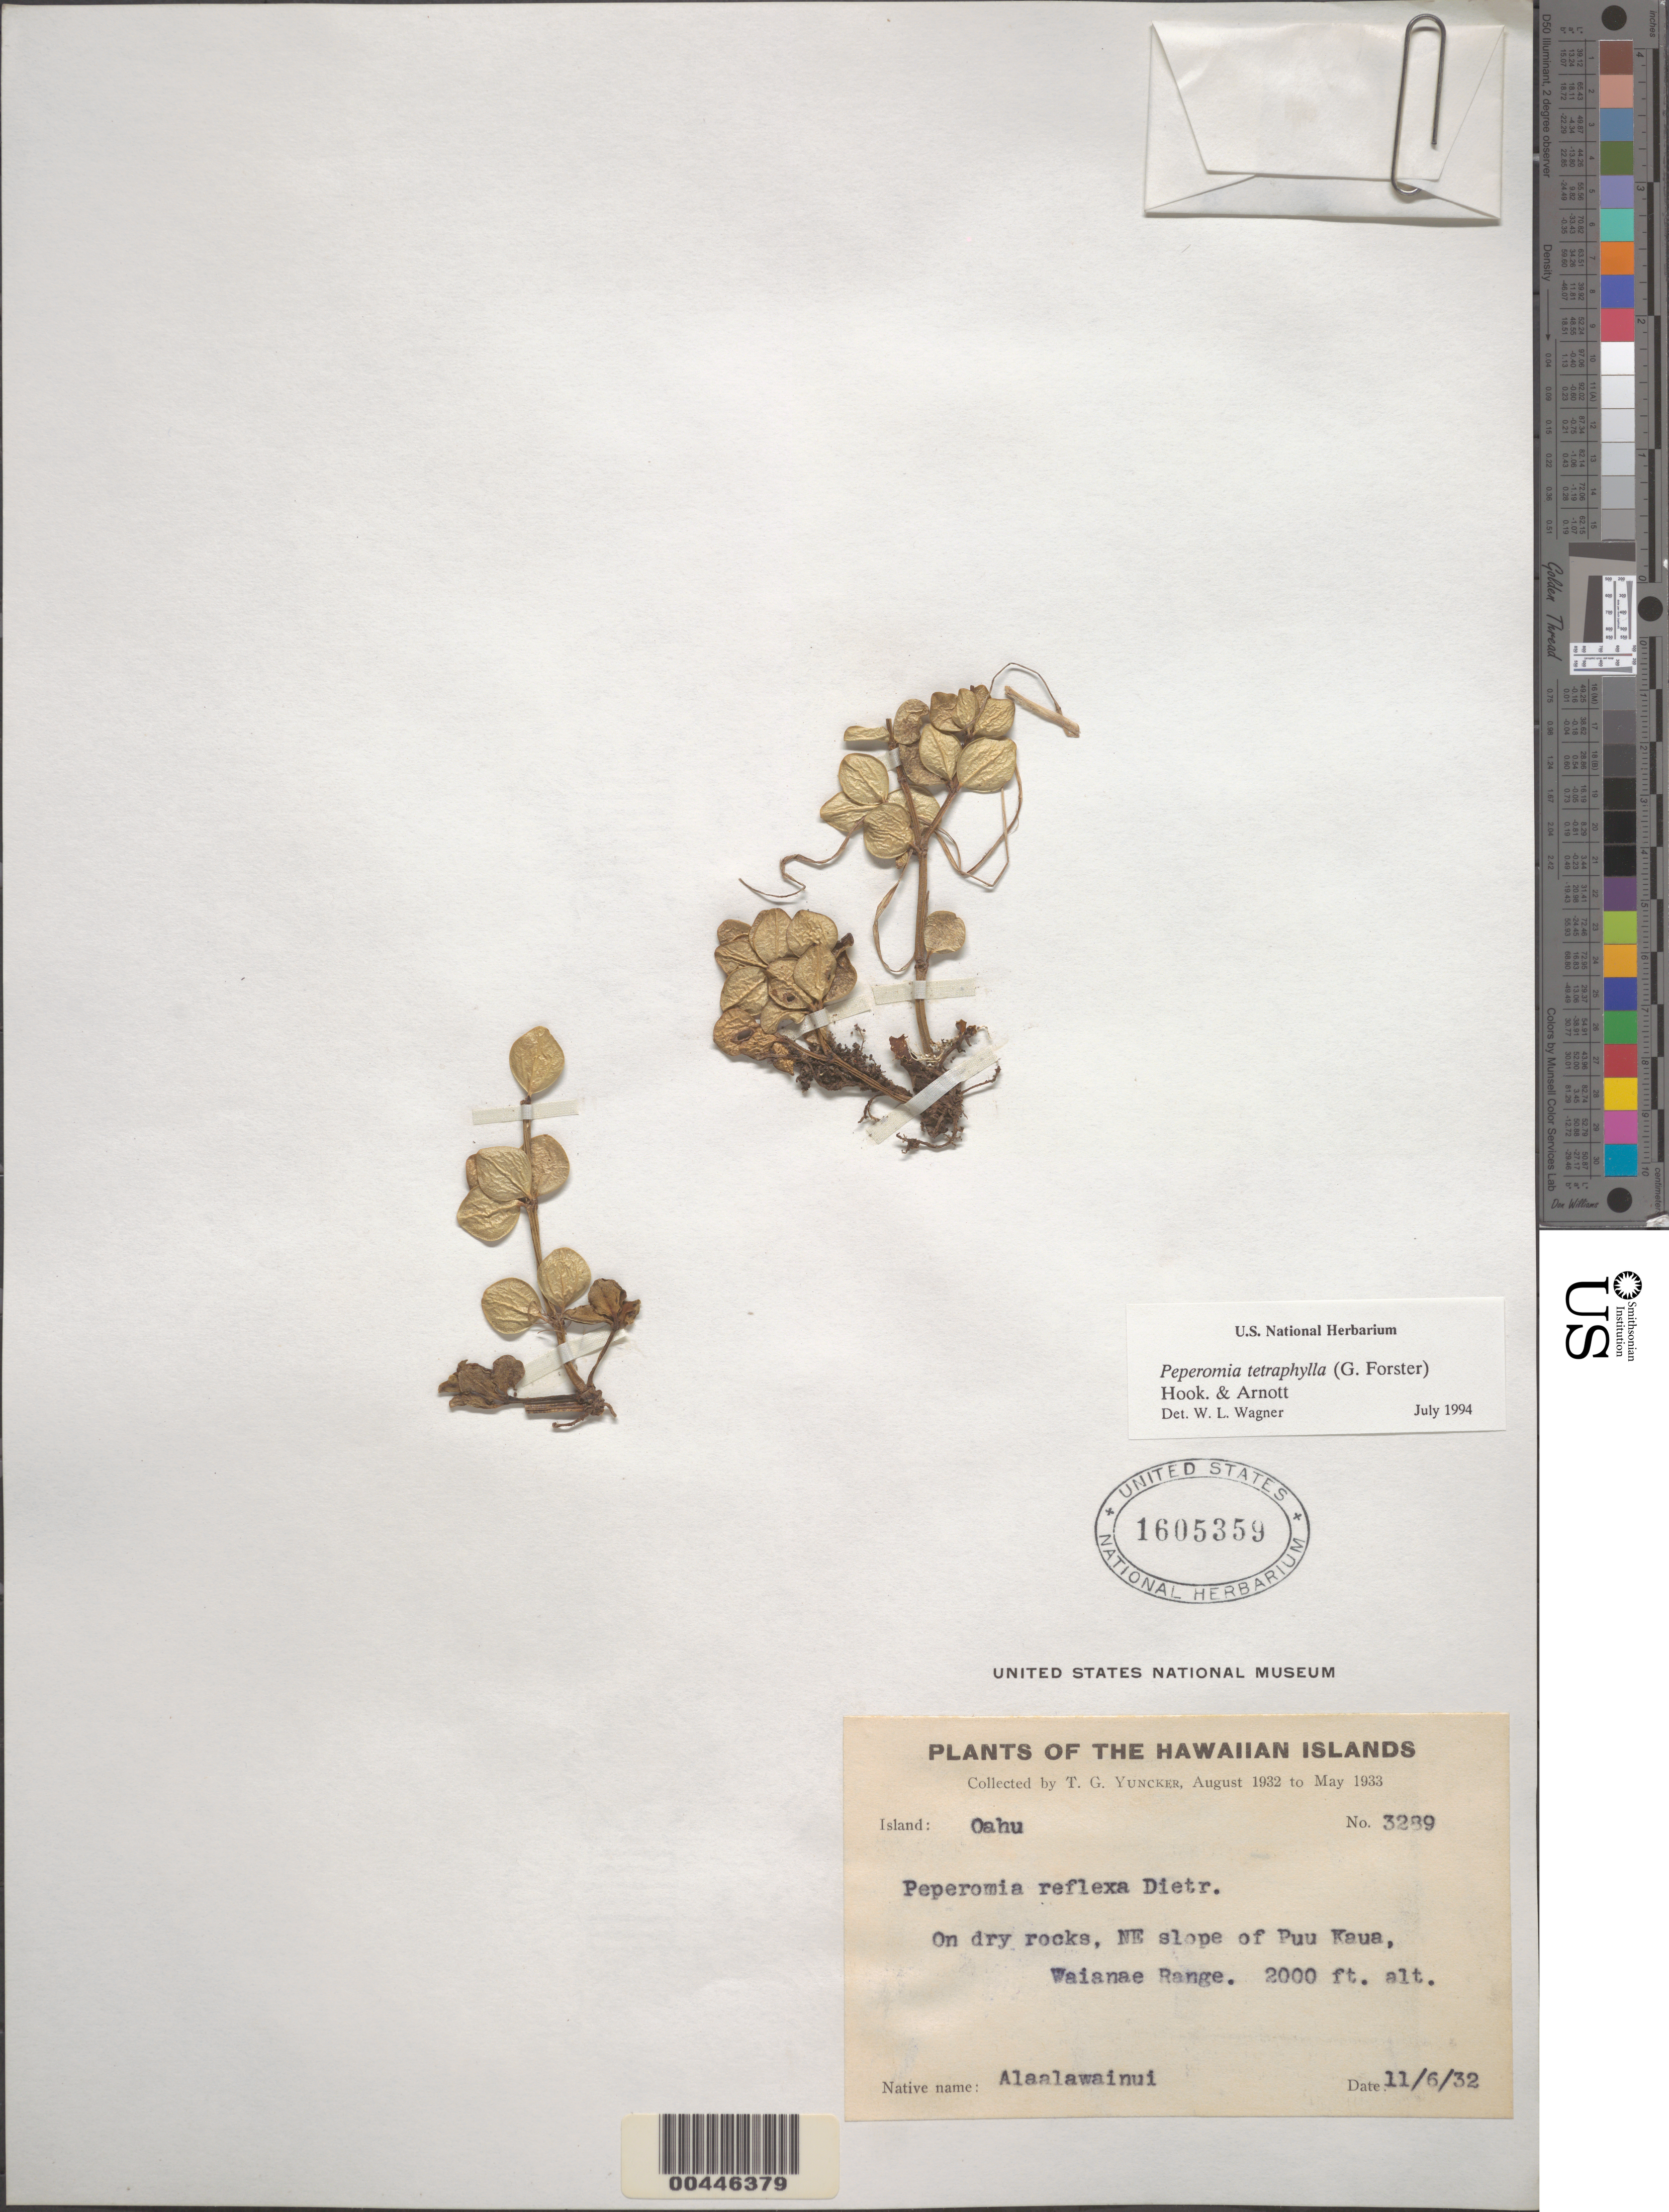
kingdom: Plantae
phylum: Tracheophyta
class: Magnoliopsida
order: Piperales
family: Piperaceae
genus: Peperomia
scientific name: Peperomia trichopus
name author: Trel. in J.F. Macbr.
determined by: Wagner, W. L., (BOT), Smithsonian Institution - National Museum of Natural History (UNITED STATES)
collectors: T. G. Yuncker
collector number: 3289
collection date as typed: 6 Nov 1932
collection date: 1932-11-06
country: United States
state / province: Hawaii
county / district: Honolulu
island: Oahu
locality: NE slope of Puu Kaua, Waianae Range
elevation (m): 610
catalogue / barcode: US 1605359